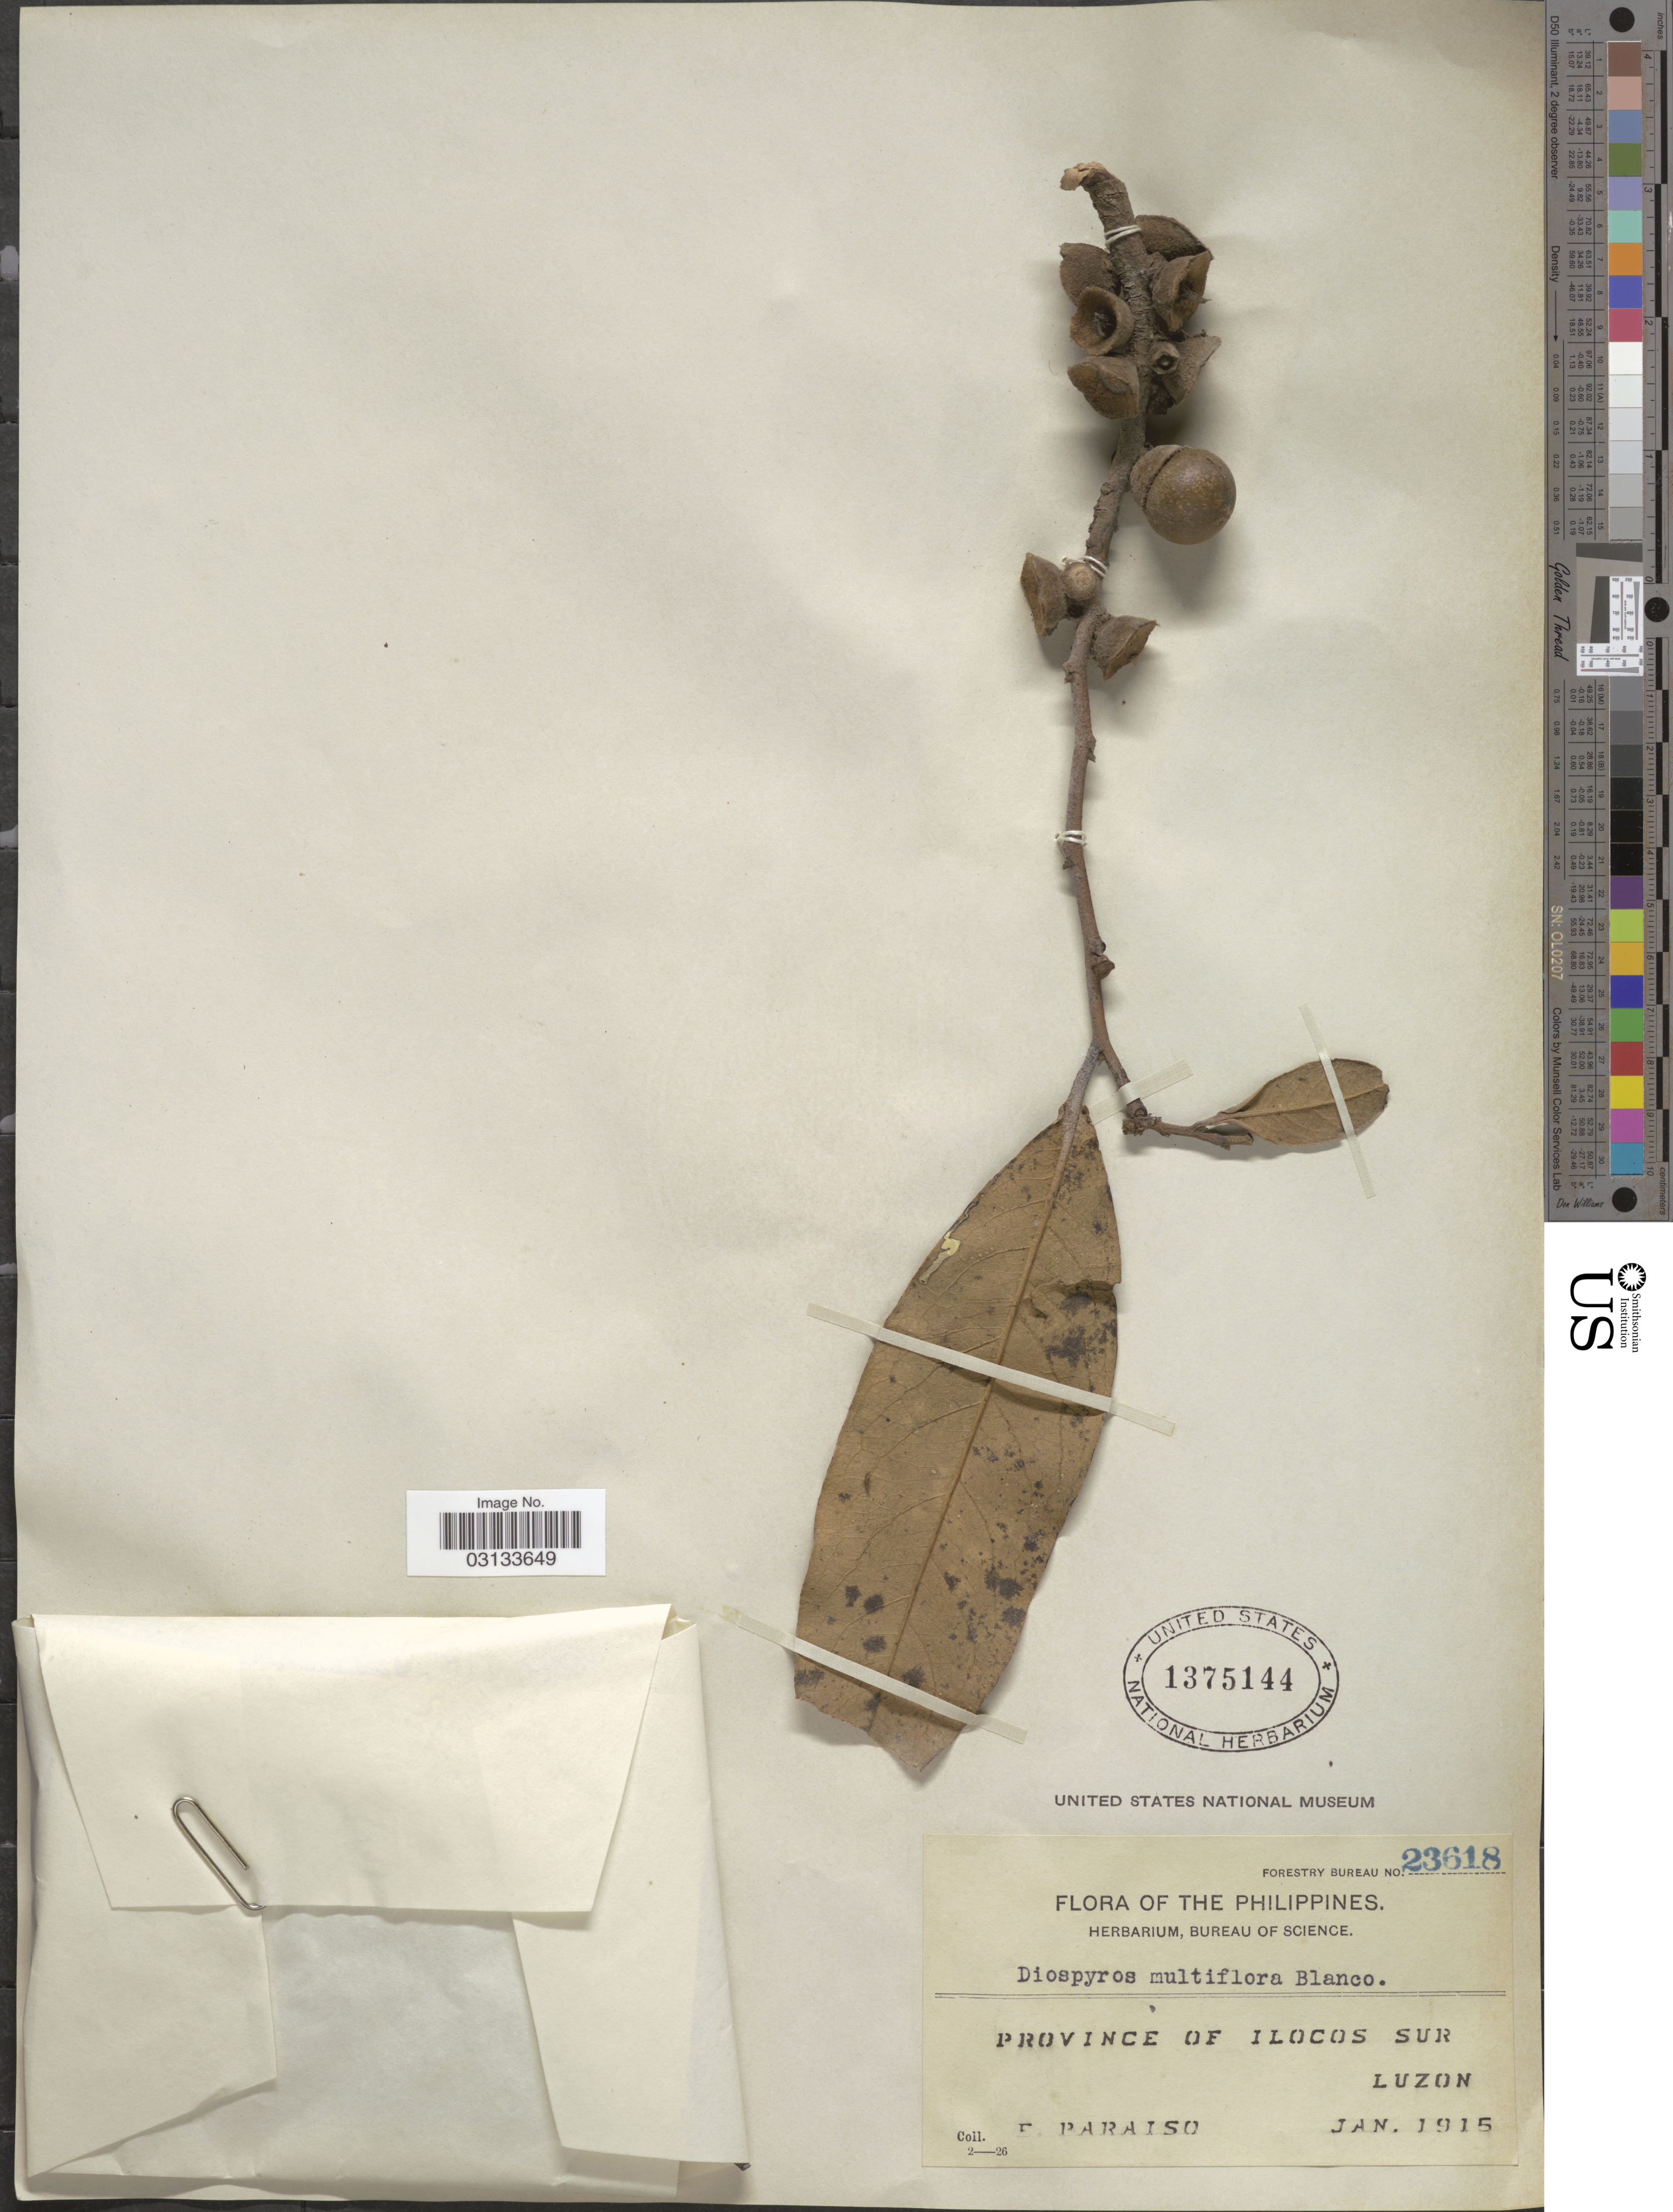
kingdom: Plantae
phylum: Tracheophyta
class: Magnoliopsida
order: Ericales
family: Ebenaceae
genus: Diospyros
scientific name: Diospyros multiflora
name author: Blanco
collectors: E. Paraiso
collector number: Forestry Bureau 23618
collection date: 1915-01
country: Philippines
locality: Province of Ilocos Sur. Luzon.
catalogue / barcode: US 1375144